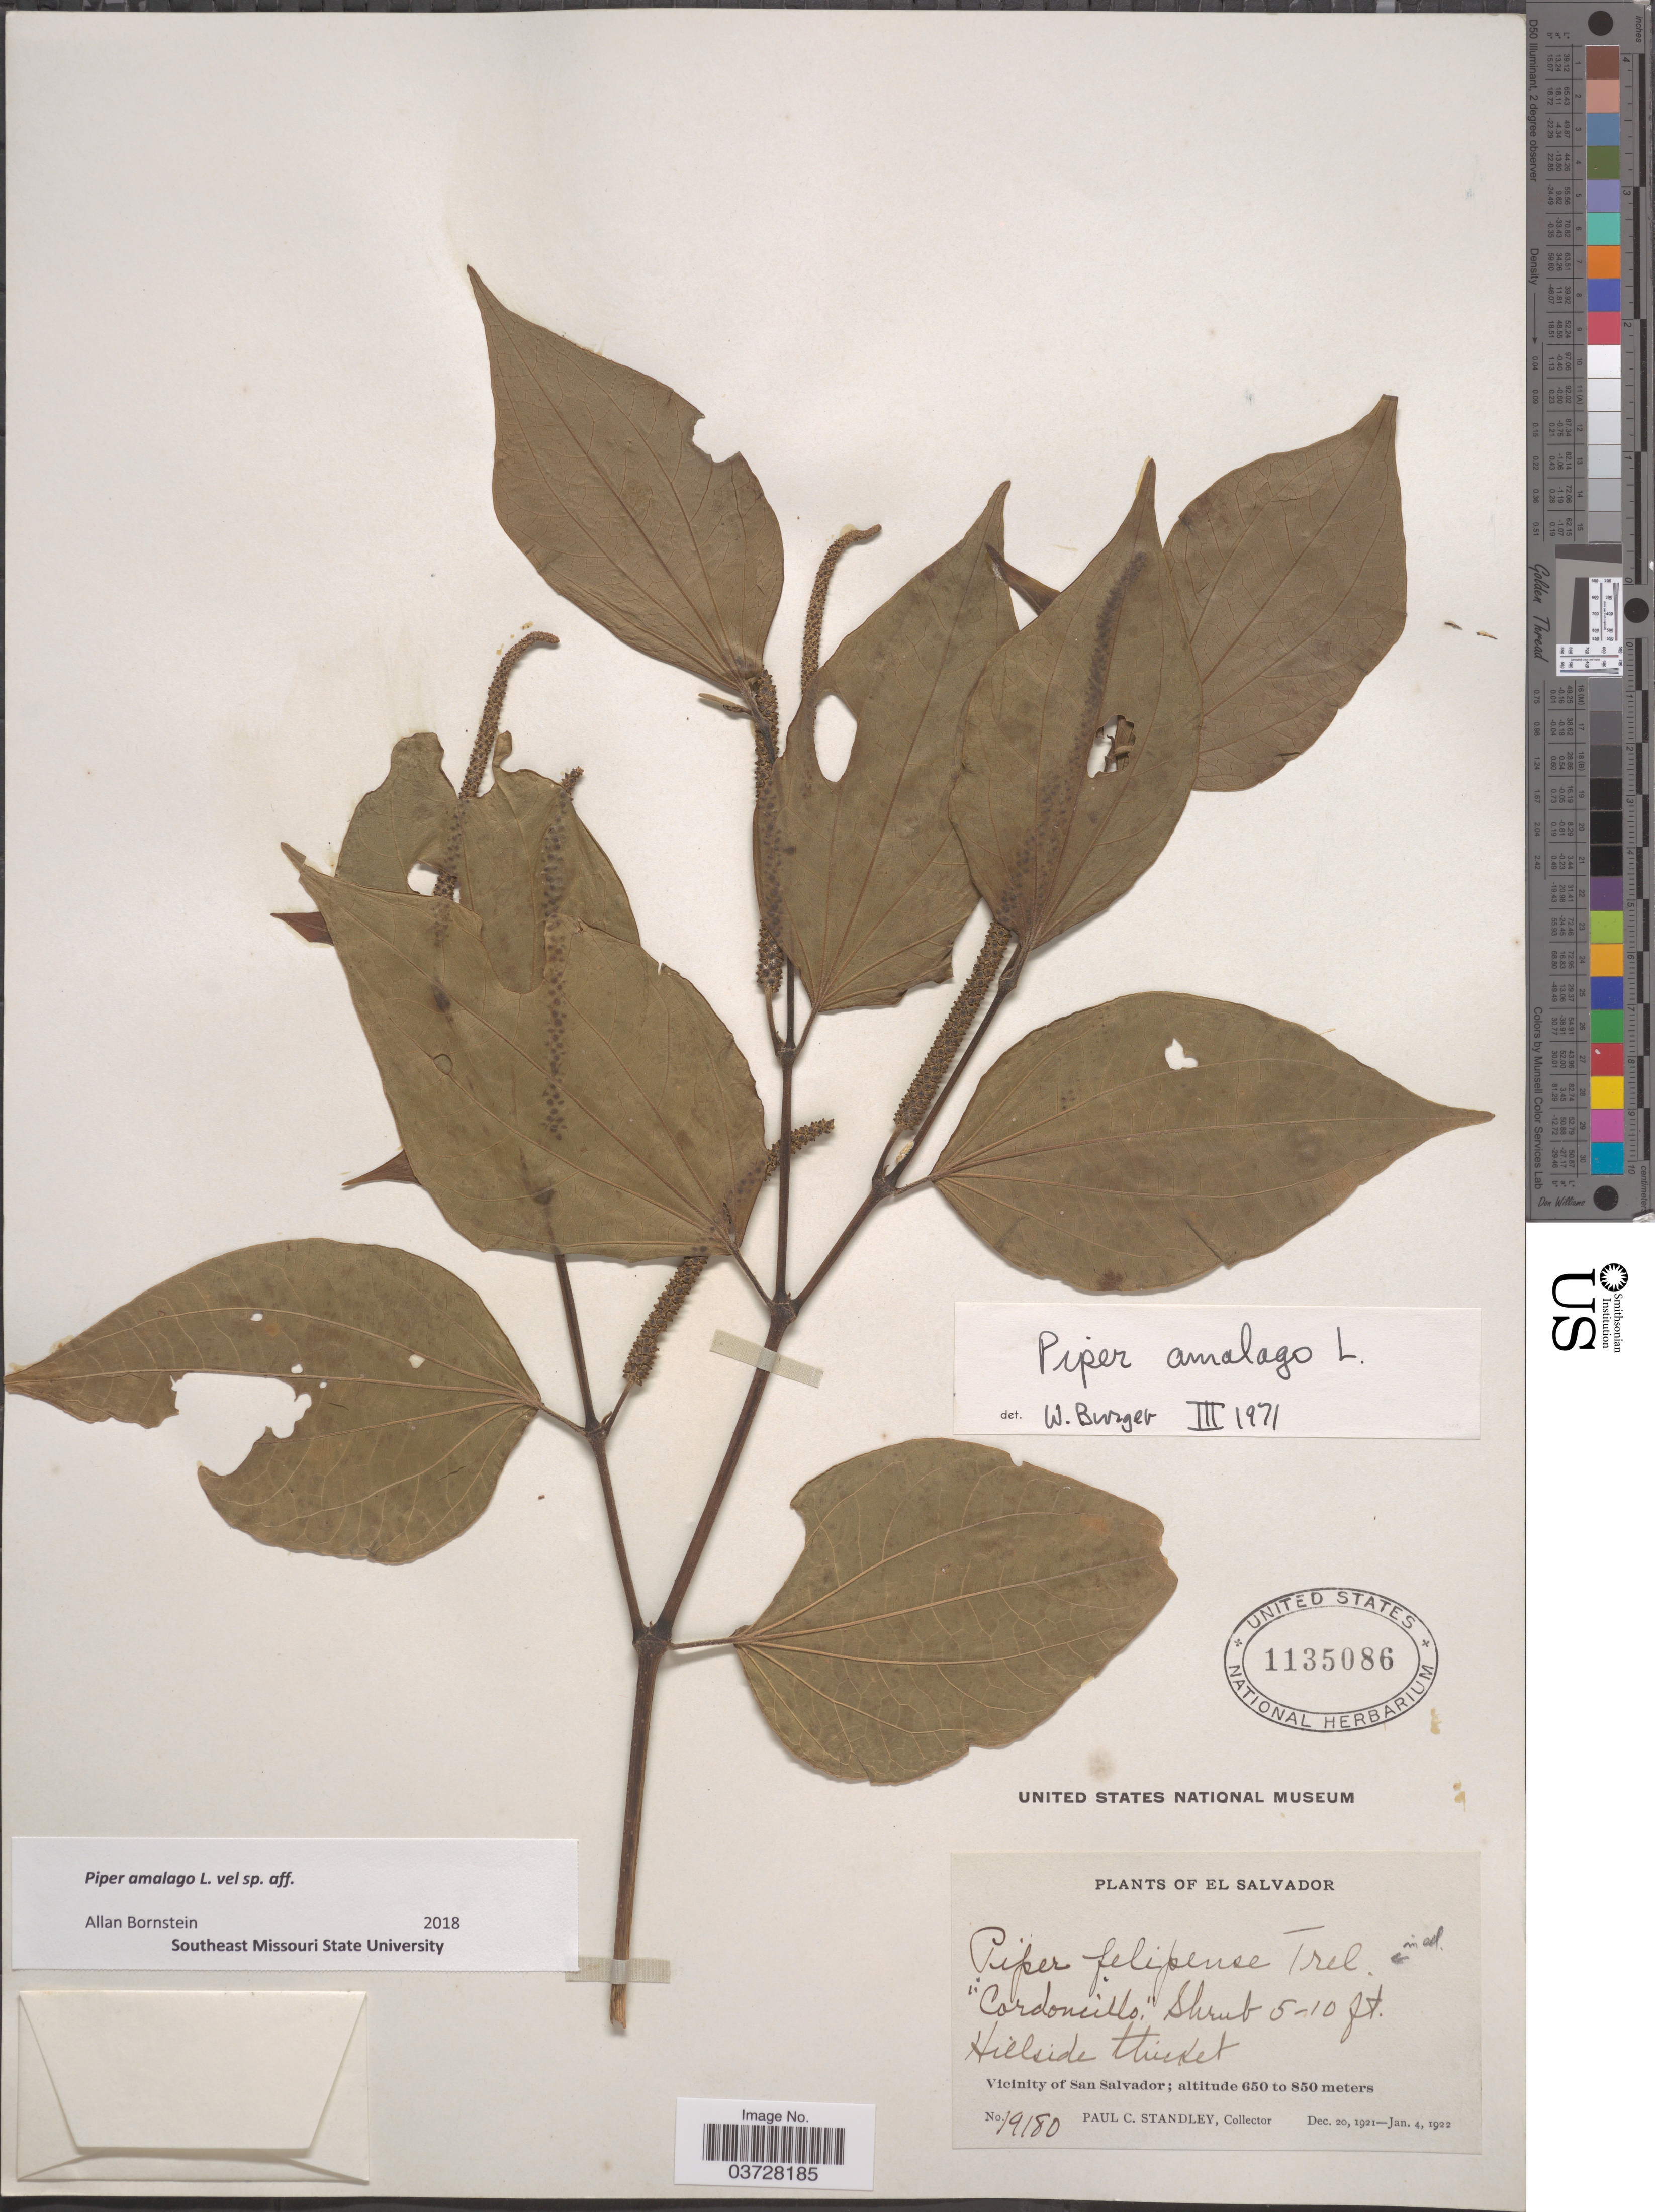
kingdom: Plantae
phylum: Tracheophyta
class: Magnoliopsida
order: Piperales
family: Piperaceae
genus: Piper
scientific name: Piper amalago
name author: L.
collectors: P. C. Standley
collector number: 19180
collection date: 1921-12-20/1922-01-04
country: El Salvador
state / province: San Salvador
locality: Vicinity of San Salvador.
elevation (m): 650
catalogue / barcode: US 1135086